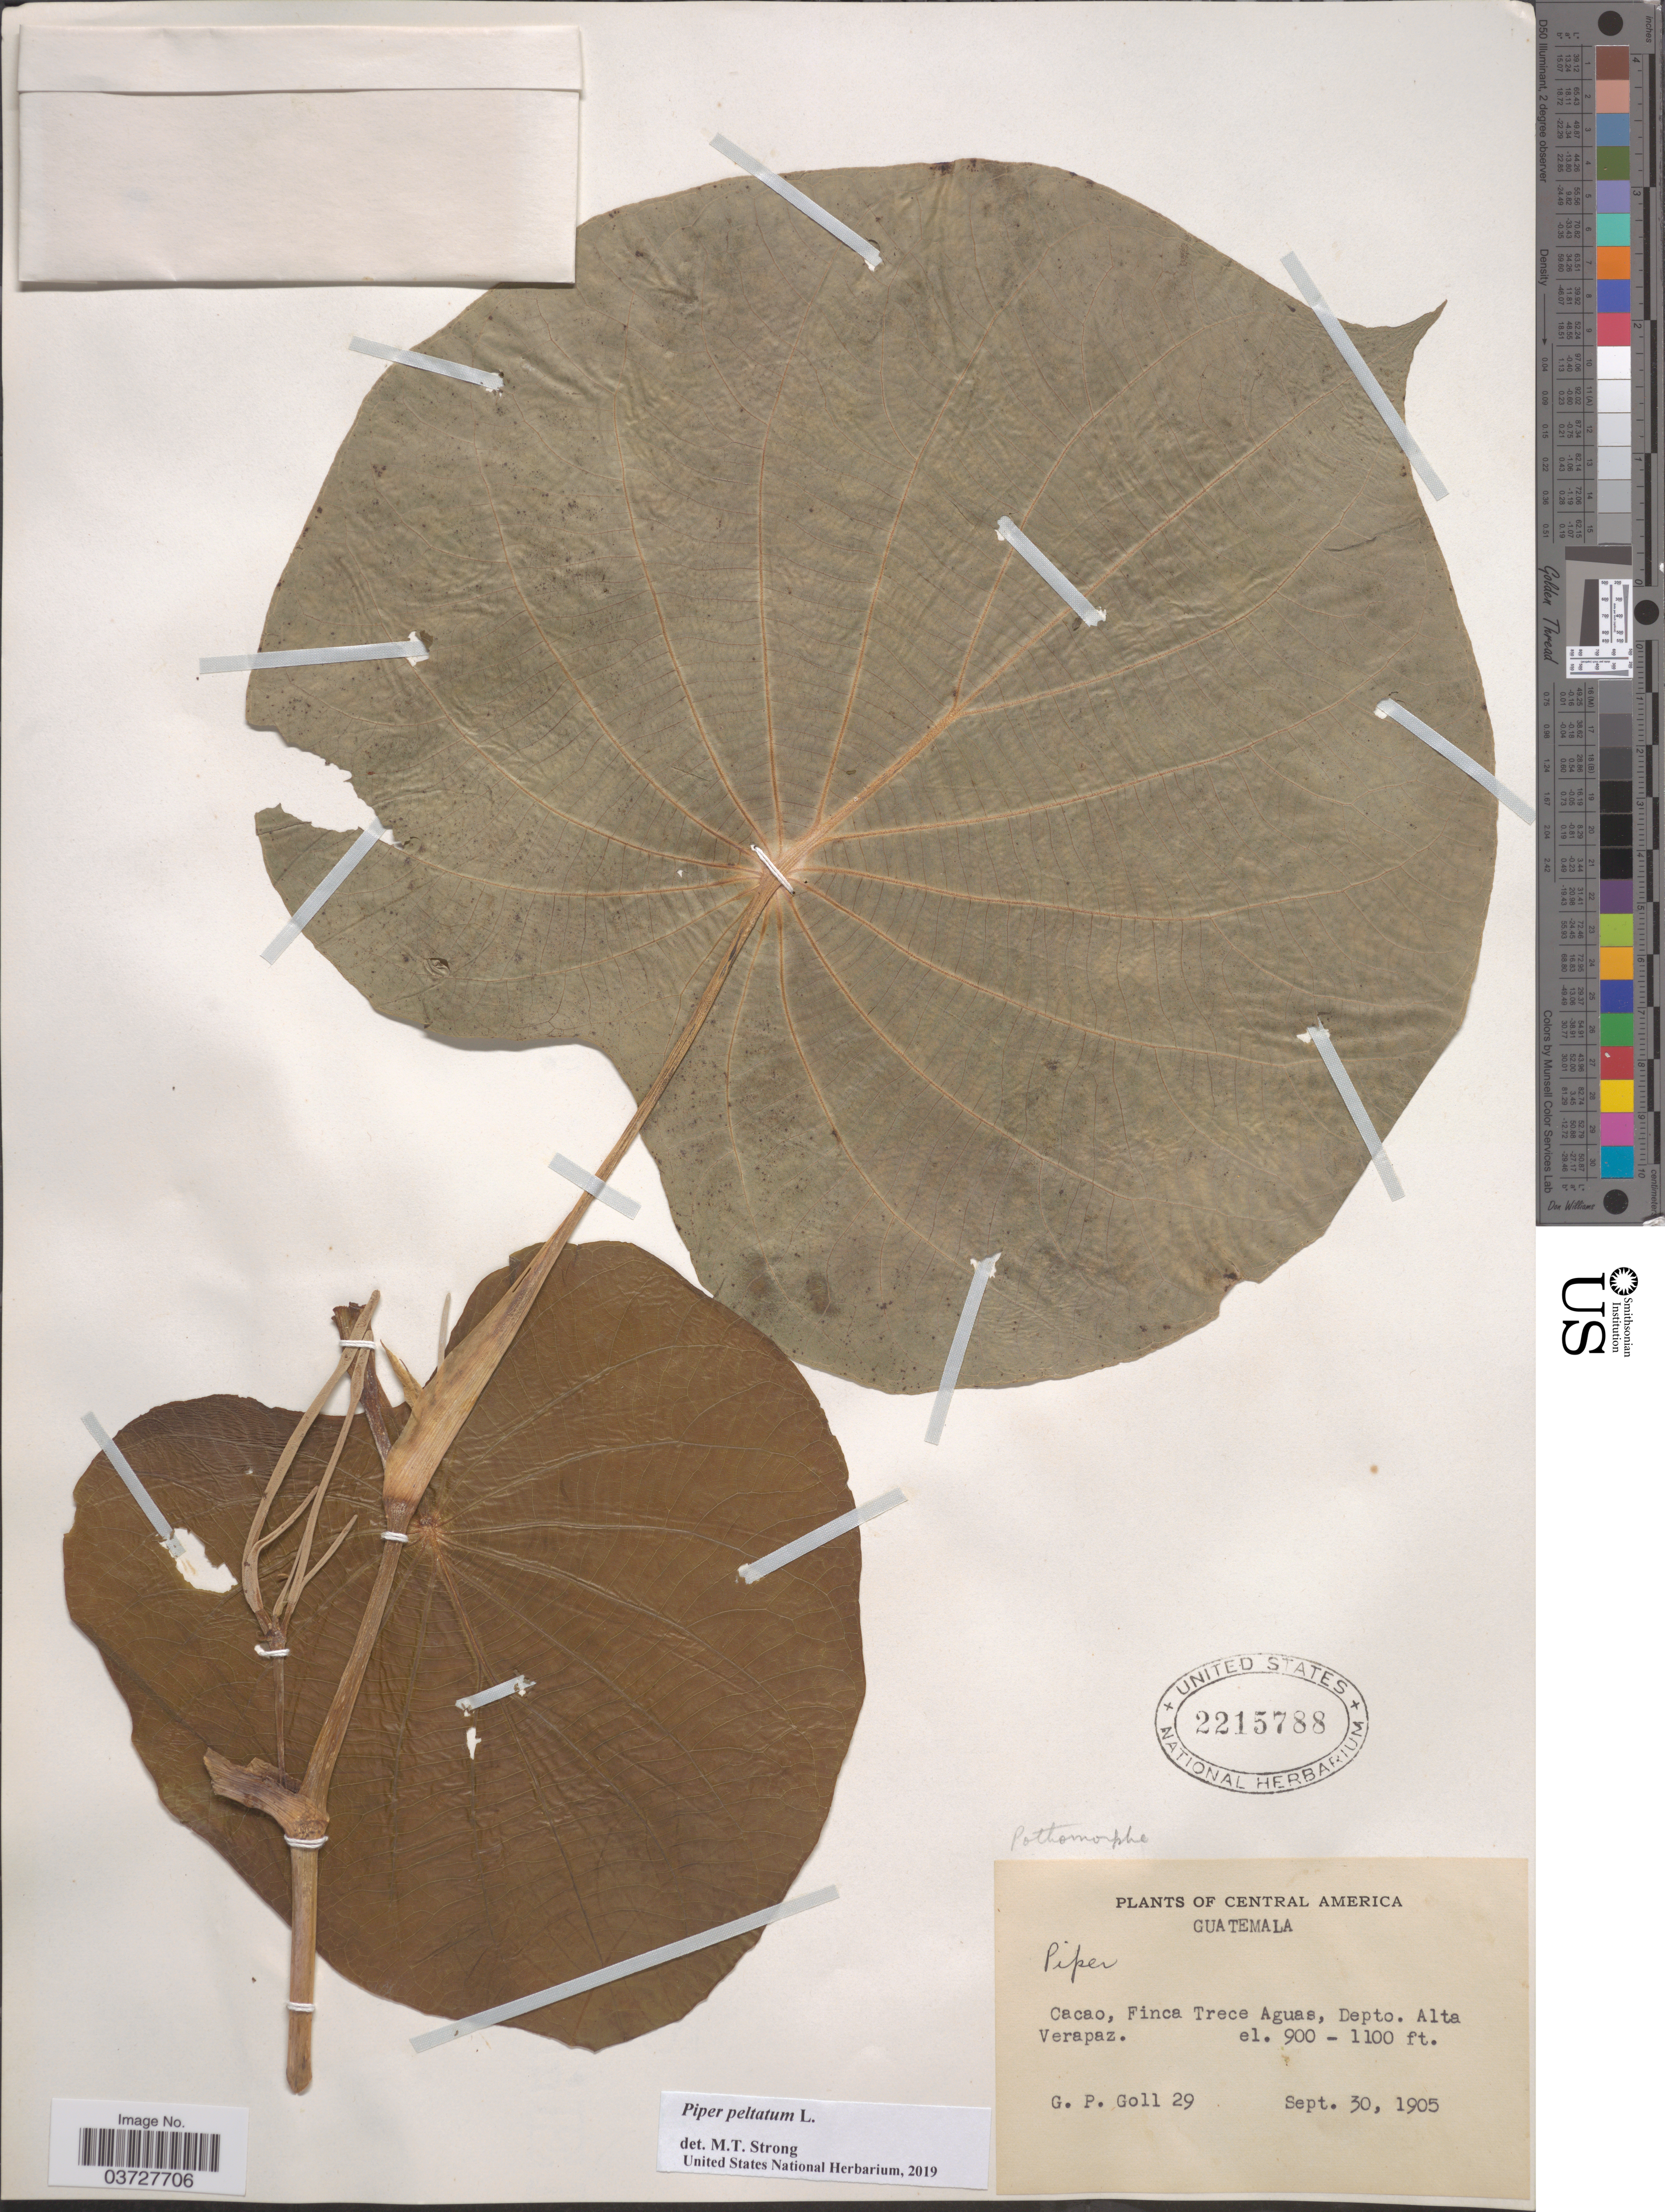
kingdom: Plantae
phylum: Tracheophyta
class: Magnoliopsida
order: Piperales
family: Piperaceae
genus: Piper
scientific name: Piper peltatum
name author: L.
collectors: G. P. Goll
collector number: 29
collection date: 1905-09-30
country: Guatemala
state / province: Alta Verapaz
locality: Cacao, Finca Trece Aguas, Depto. Alta Verapaz.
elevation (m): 274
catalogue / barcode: US 2215788